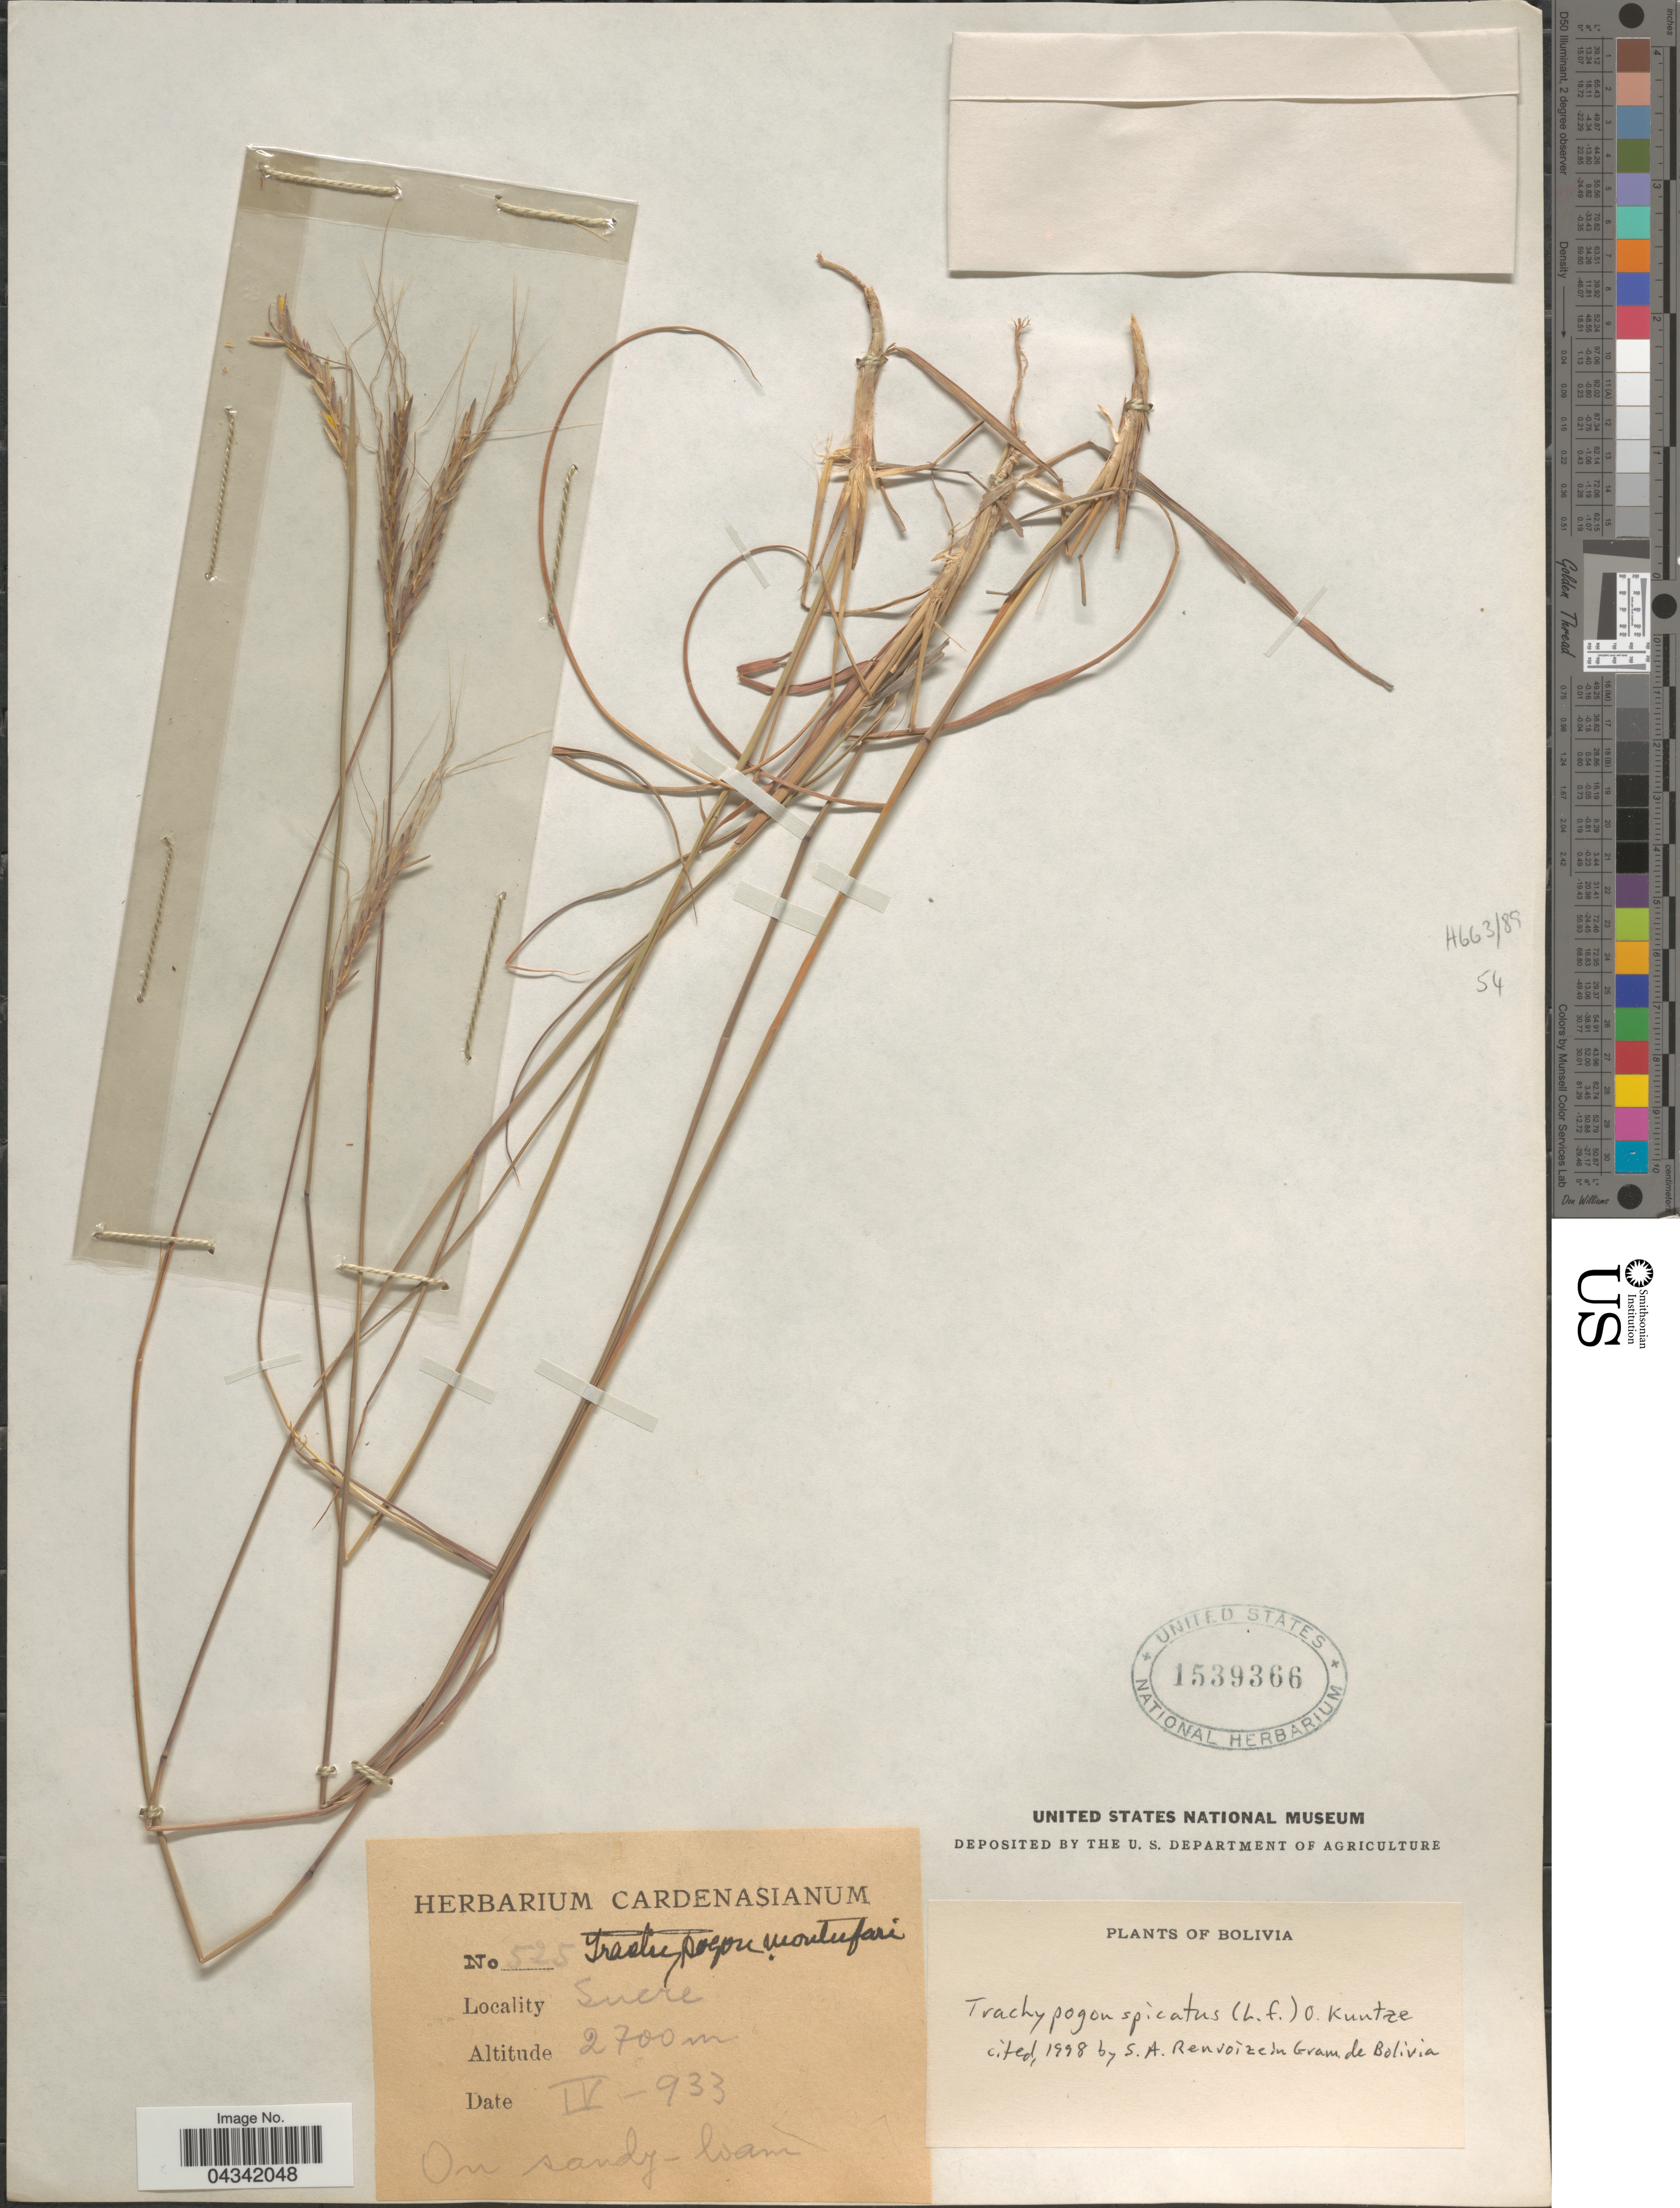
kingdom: Plantae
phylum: Tracheophyta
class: Liliopsida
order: Poales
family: Poaceae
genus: Trachypogon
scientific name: Trachypogon spicatus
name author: (L. f.) Kuntze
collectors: ex herb. Cardenasianum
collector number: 525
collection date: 1933-04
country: Colombia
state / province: Sucre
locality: On sandy loam.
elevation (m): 2700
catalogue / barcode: US 1539366